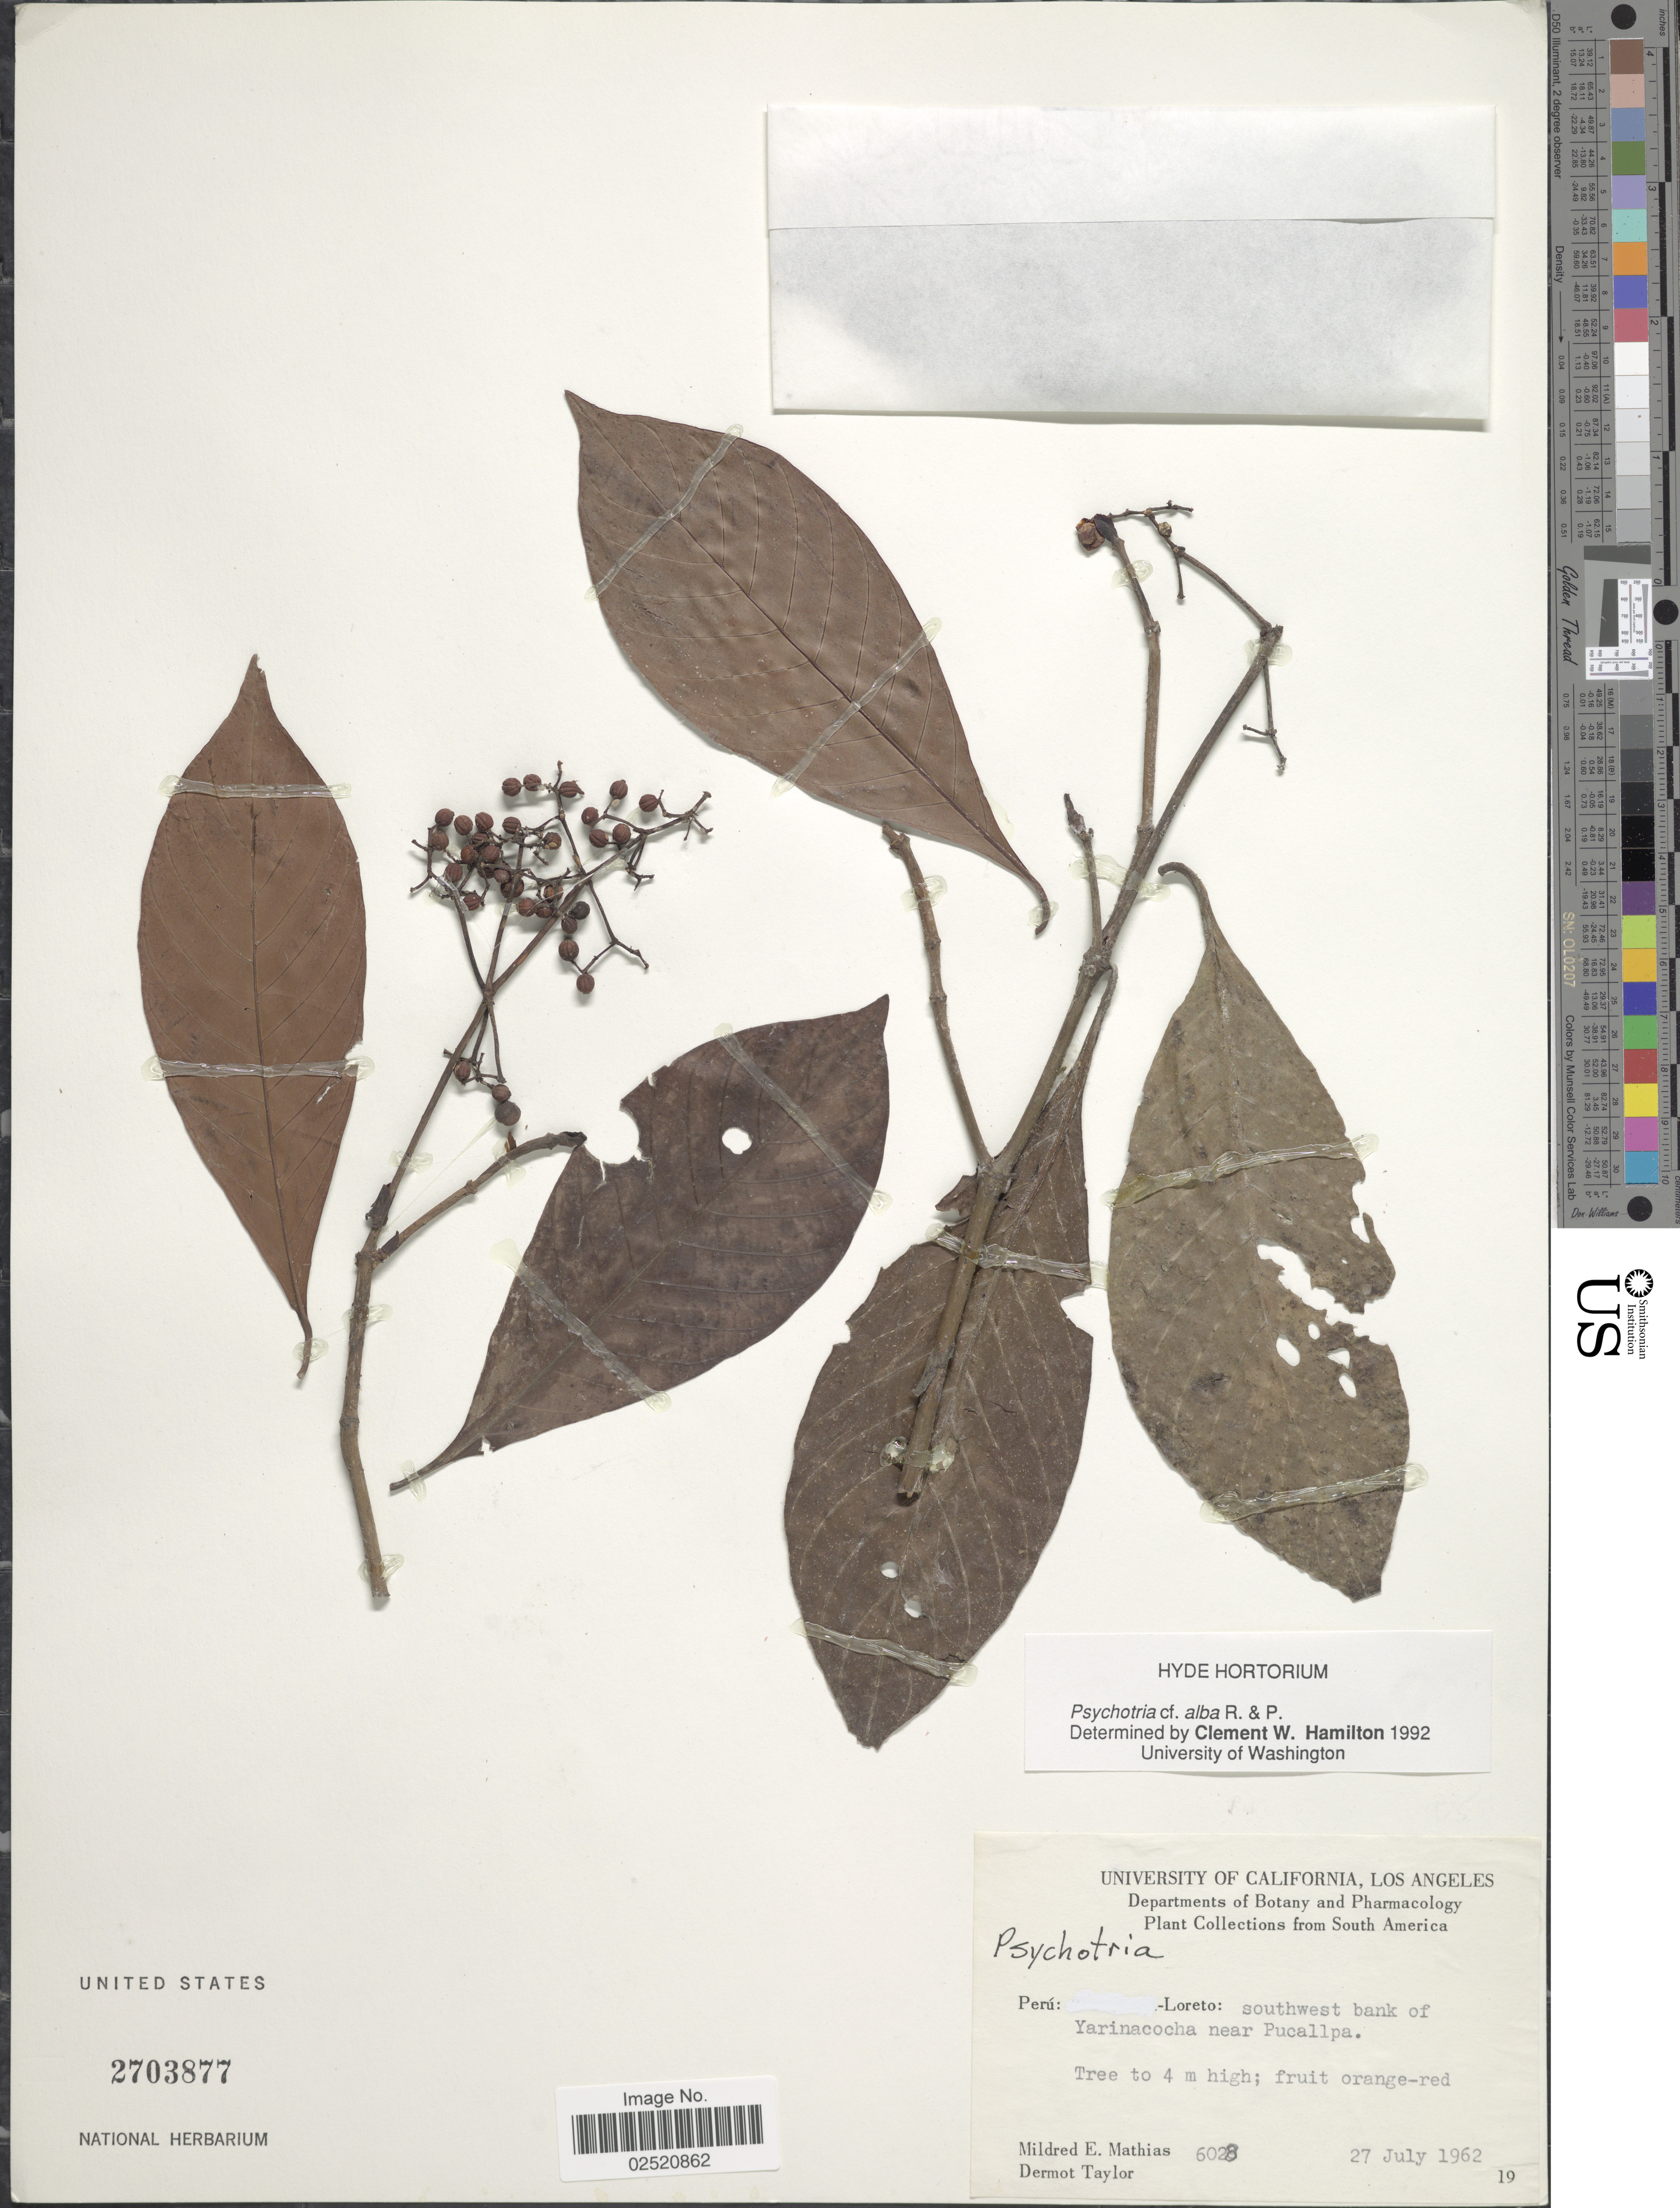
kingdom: Plantae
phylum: Tracheophyta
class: Magnoliopsida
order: Gentianales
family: Rubiaceae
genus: Psychotria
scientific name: Psychotria alba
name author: Ruiz & Pav.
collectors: M. E. Mathias & D. Taylor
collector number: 6028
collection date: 1962-07-27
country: Peru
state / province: Loreto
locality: Southwest bank of Yarinacocha near Pucallpa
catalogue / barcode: US 2703877